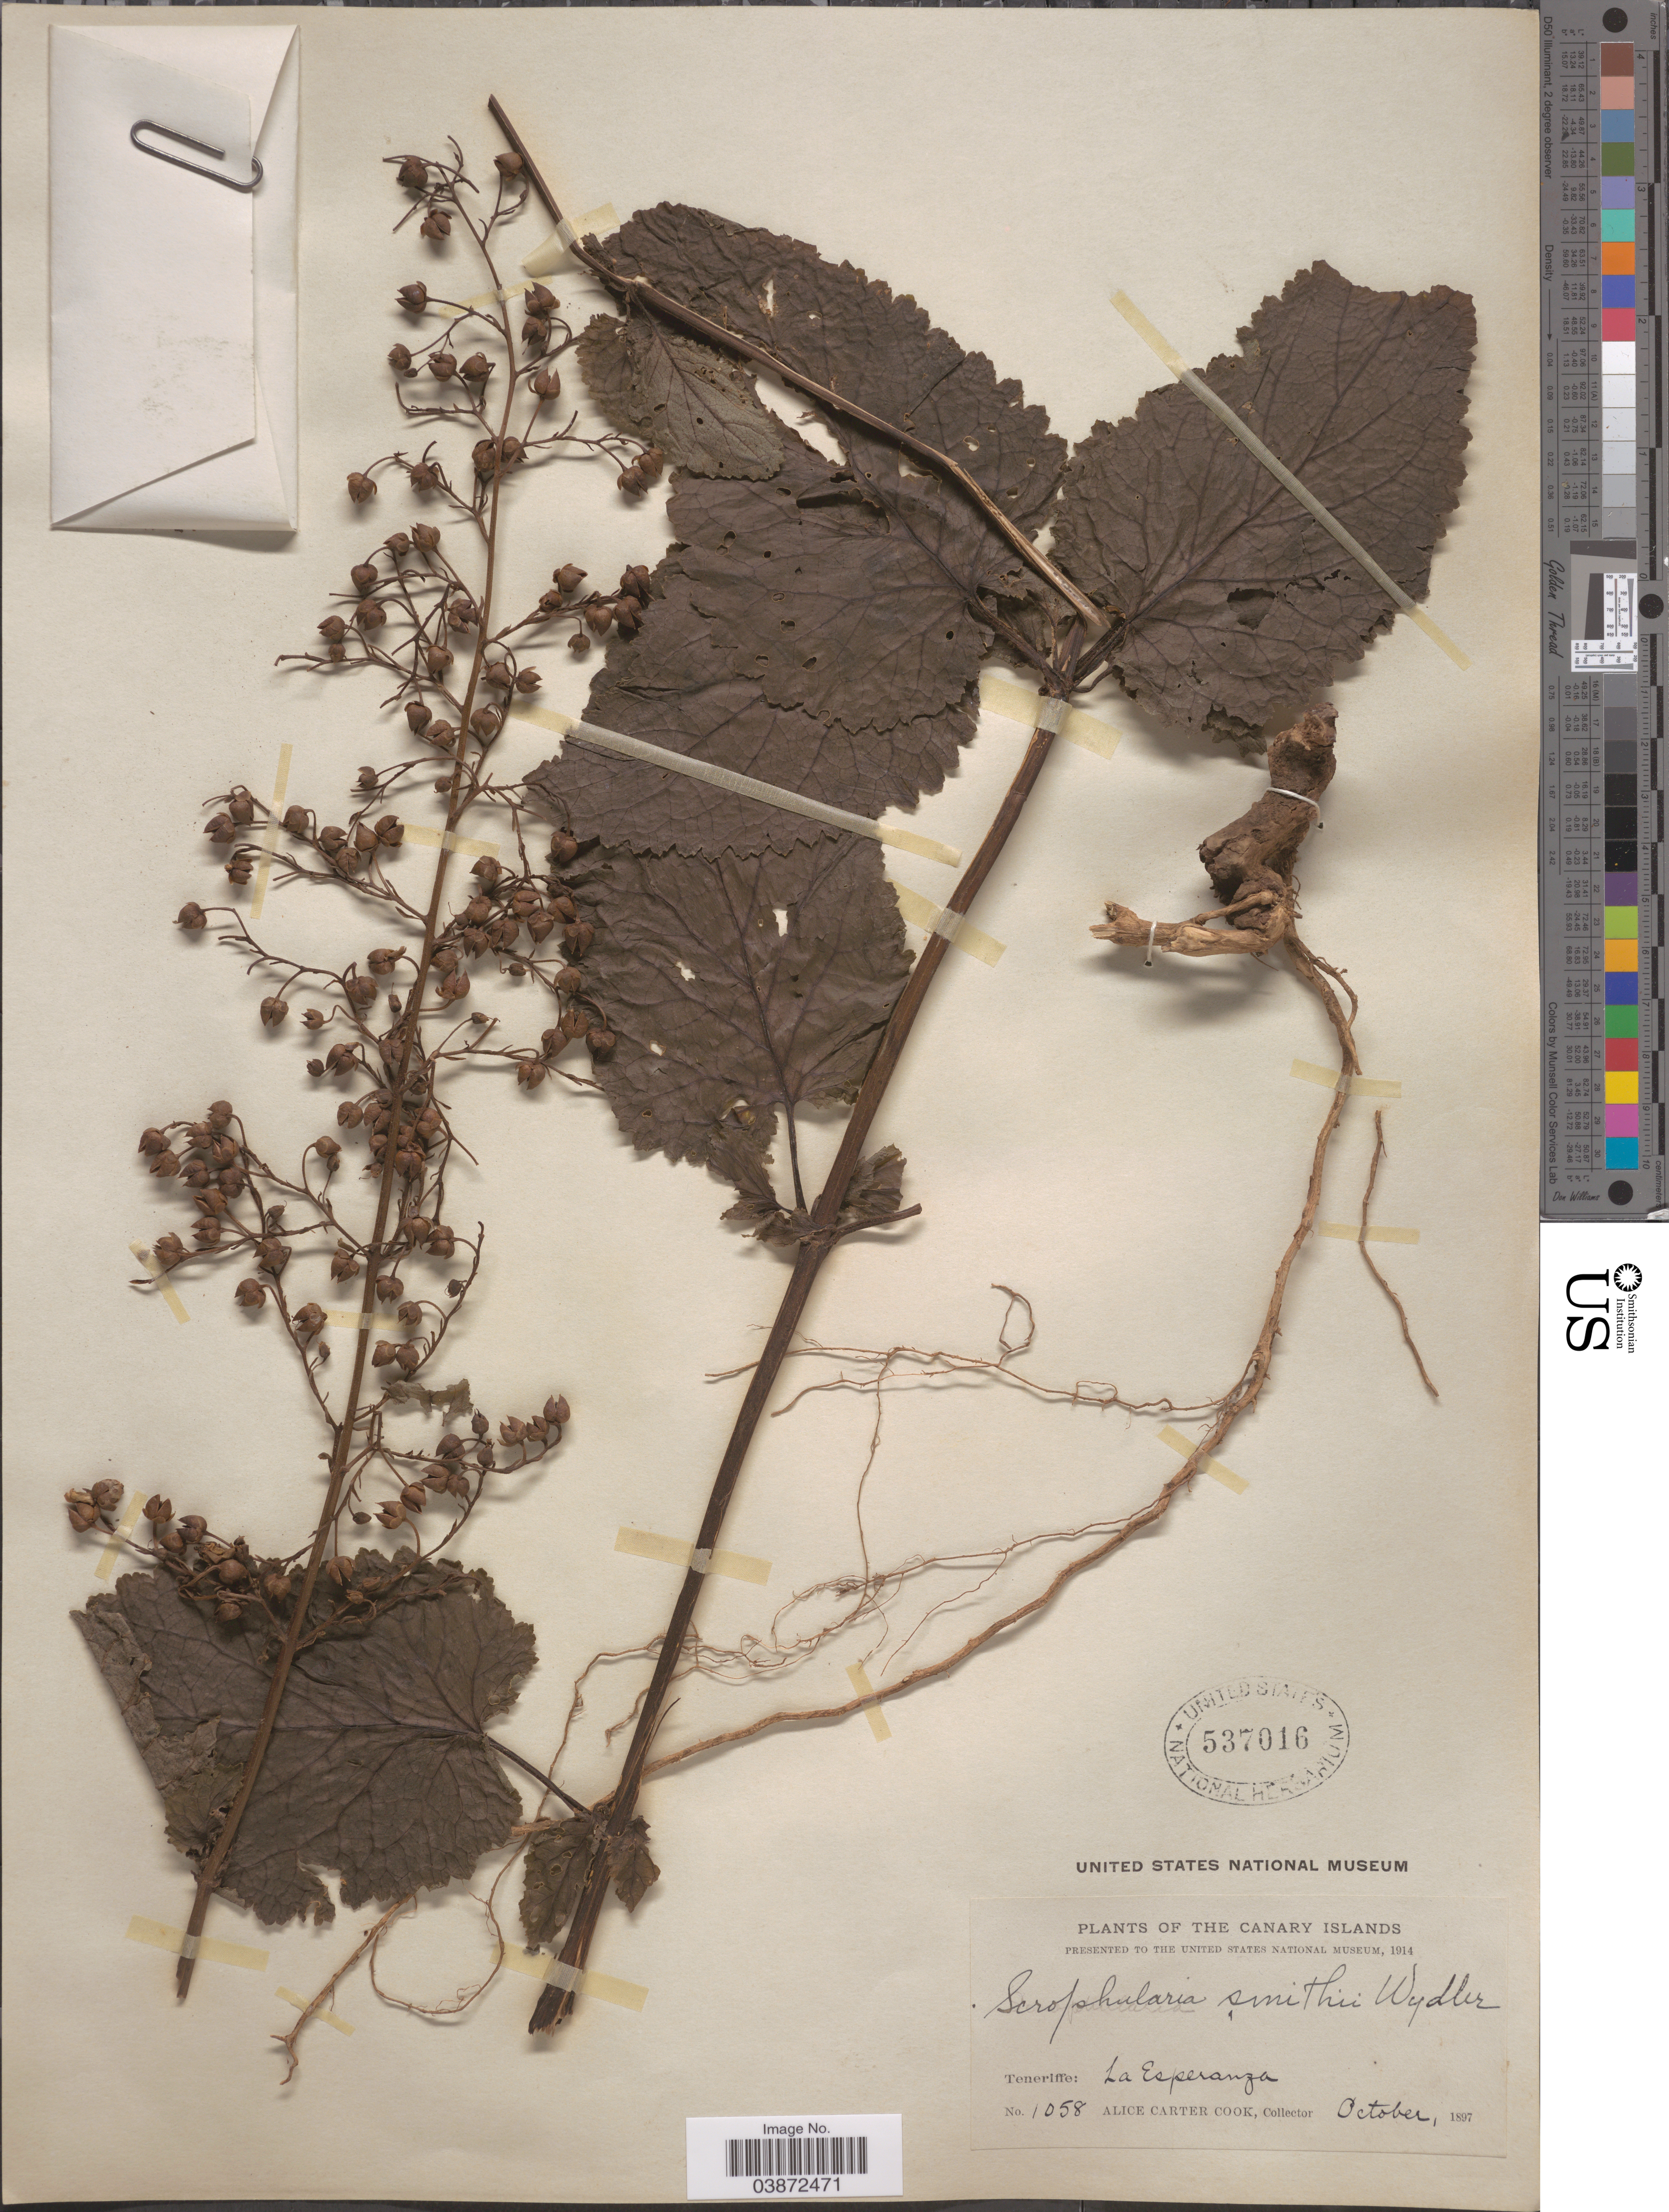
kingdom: Plantae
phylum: Tracheophyta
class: Magnoliopsida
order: Lamiales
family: Scrophulariaceae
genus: Scrophularia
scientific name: Scrophularia smithii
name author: Hornem.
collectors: Alice C. Cook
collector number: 1058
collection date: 1897-10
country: Spain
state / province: Canarias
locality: Canary Islands. Teneriffe: La Esperanza.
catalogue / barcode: US 537016